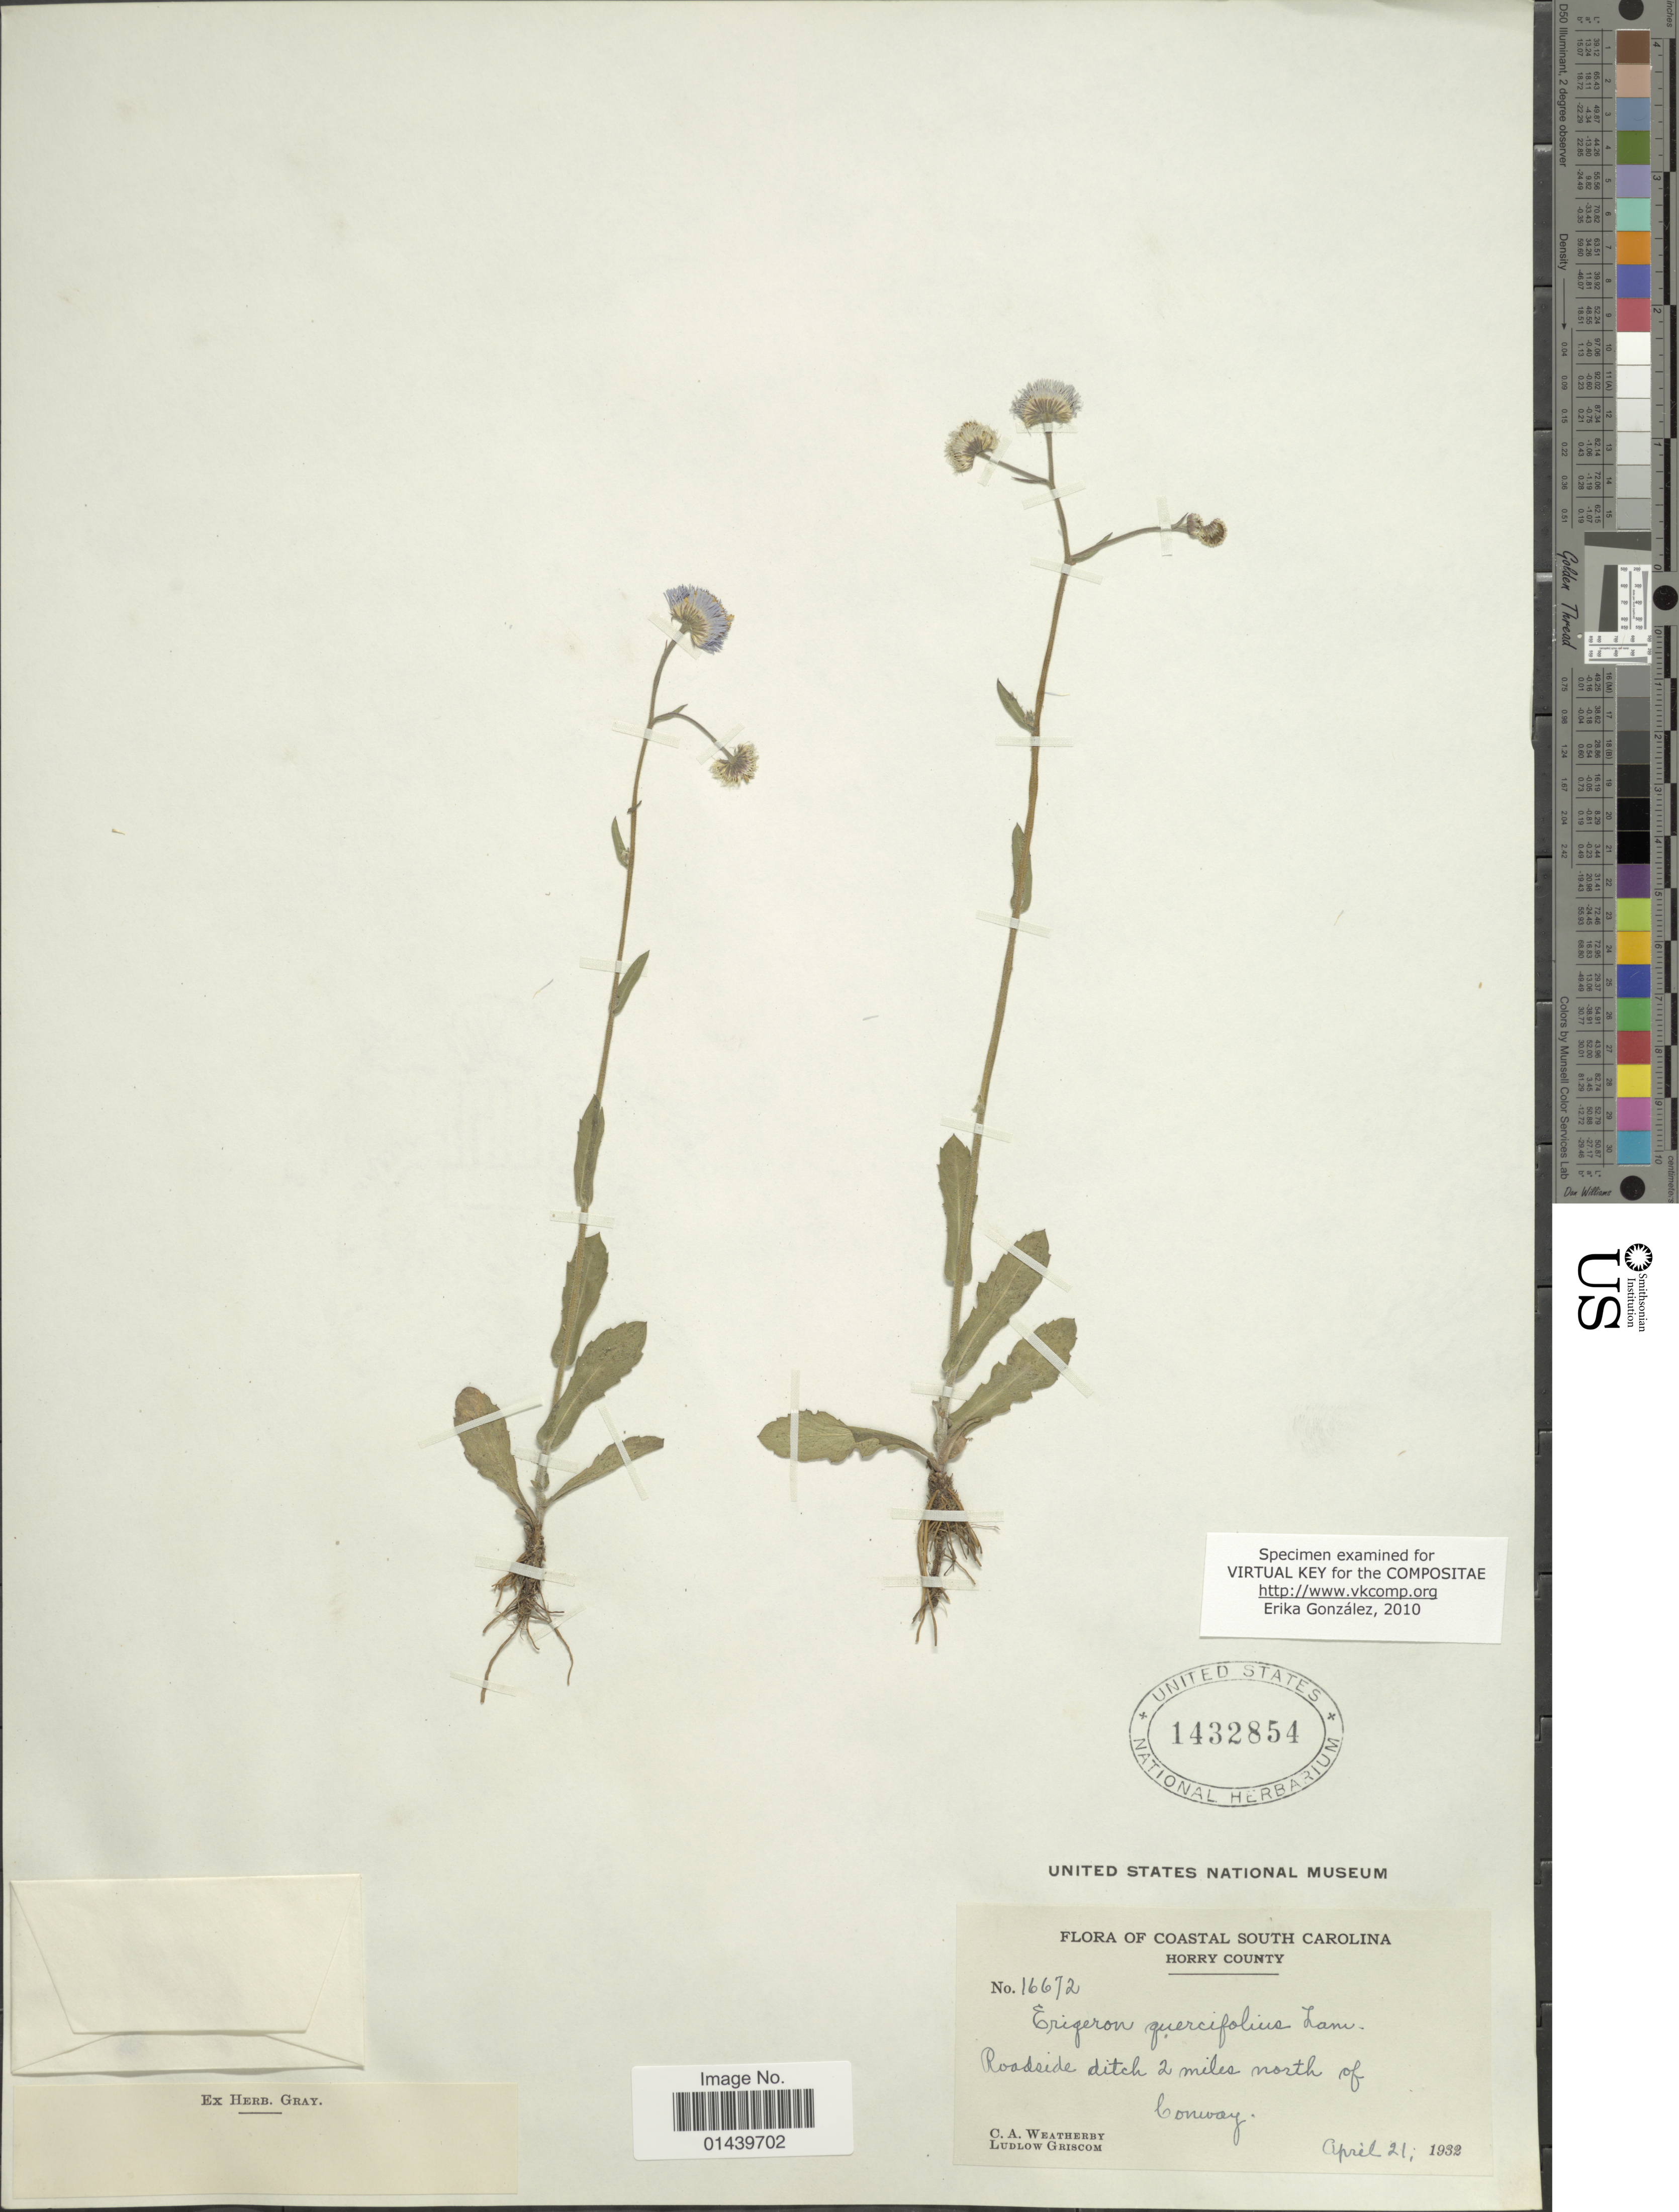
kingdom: Plantae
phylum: Tracheophyta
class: Magnoliopsida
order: Asterales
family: Asteraceae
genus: Erigeron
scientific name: Erigeron quercifolius Lam.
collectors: C. A. Weatherby & L. Griscom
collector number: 16672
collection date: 1932-04-21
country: United States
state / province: South Carolina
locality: Coastal South Carolina. Horry County. Roadside ditch 2 miles north of Conway.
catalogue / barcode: US 1432854